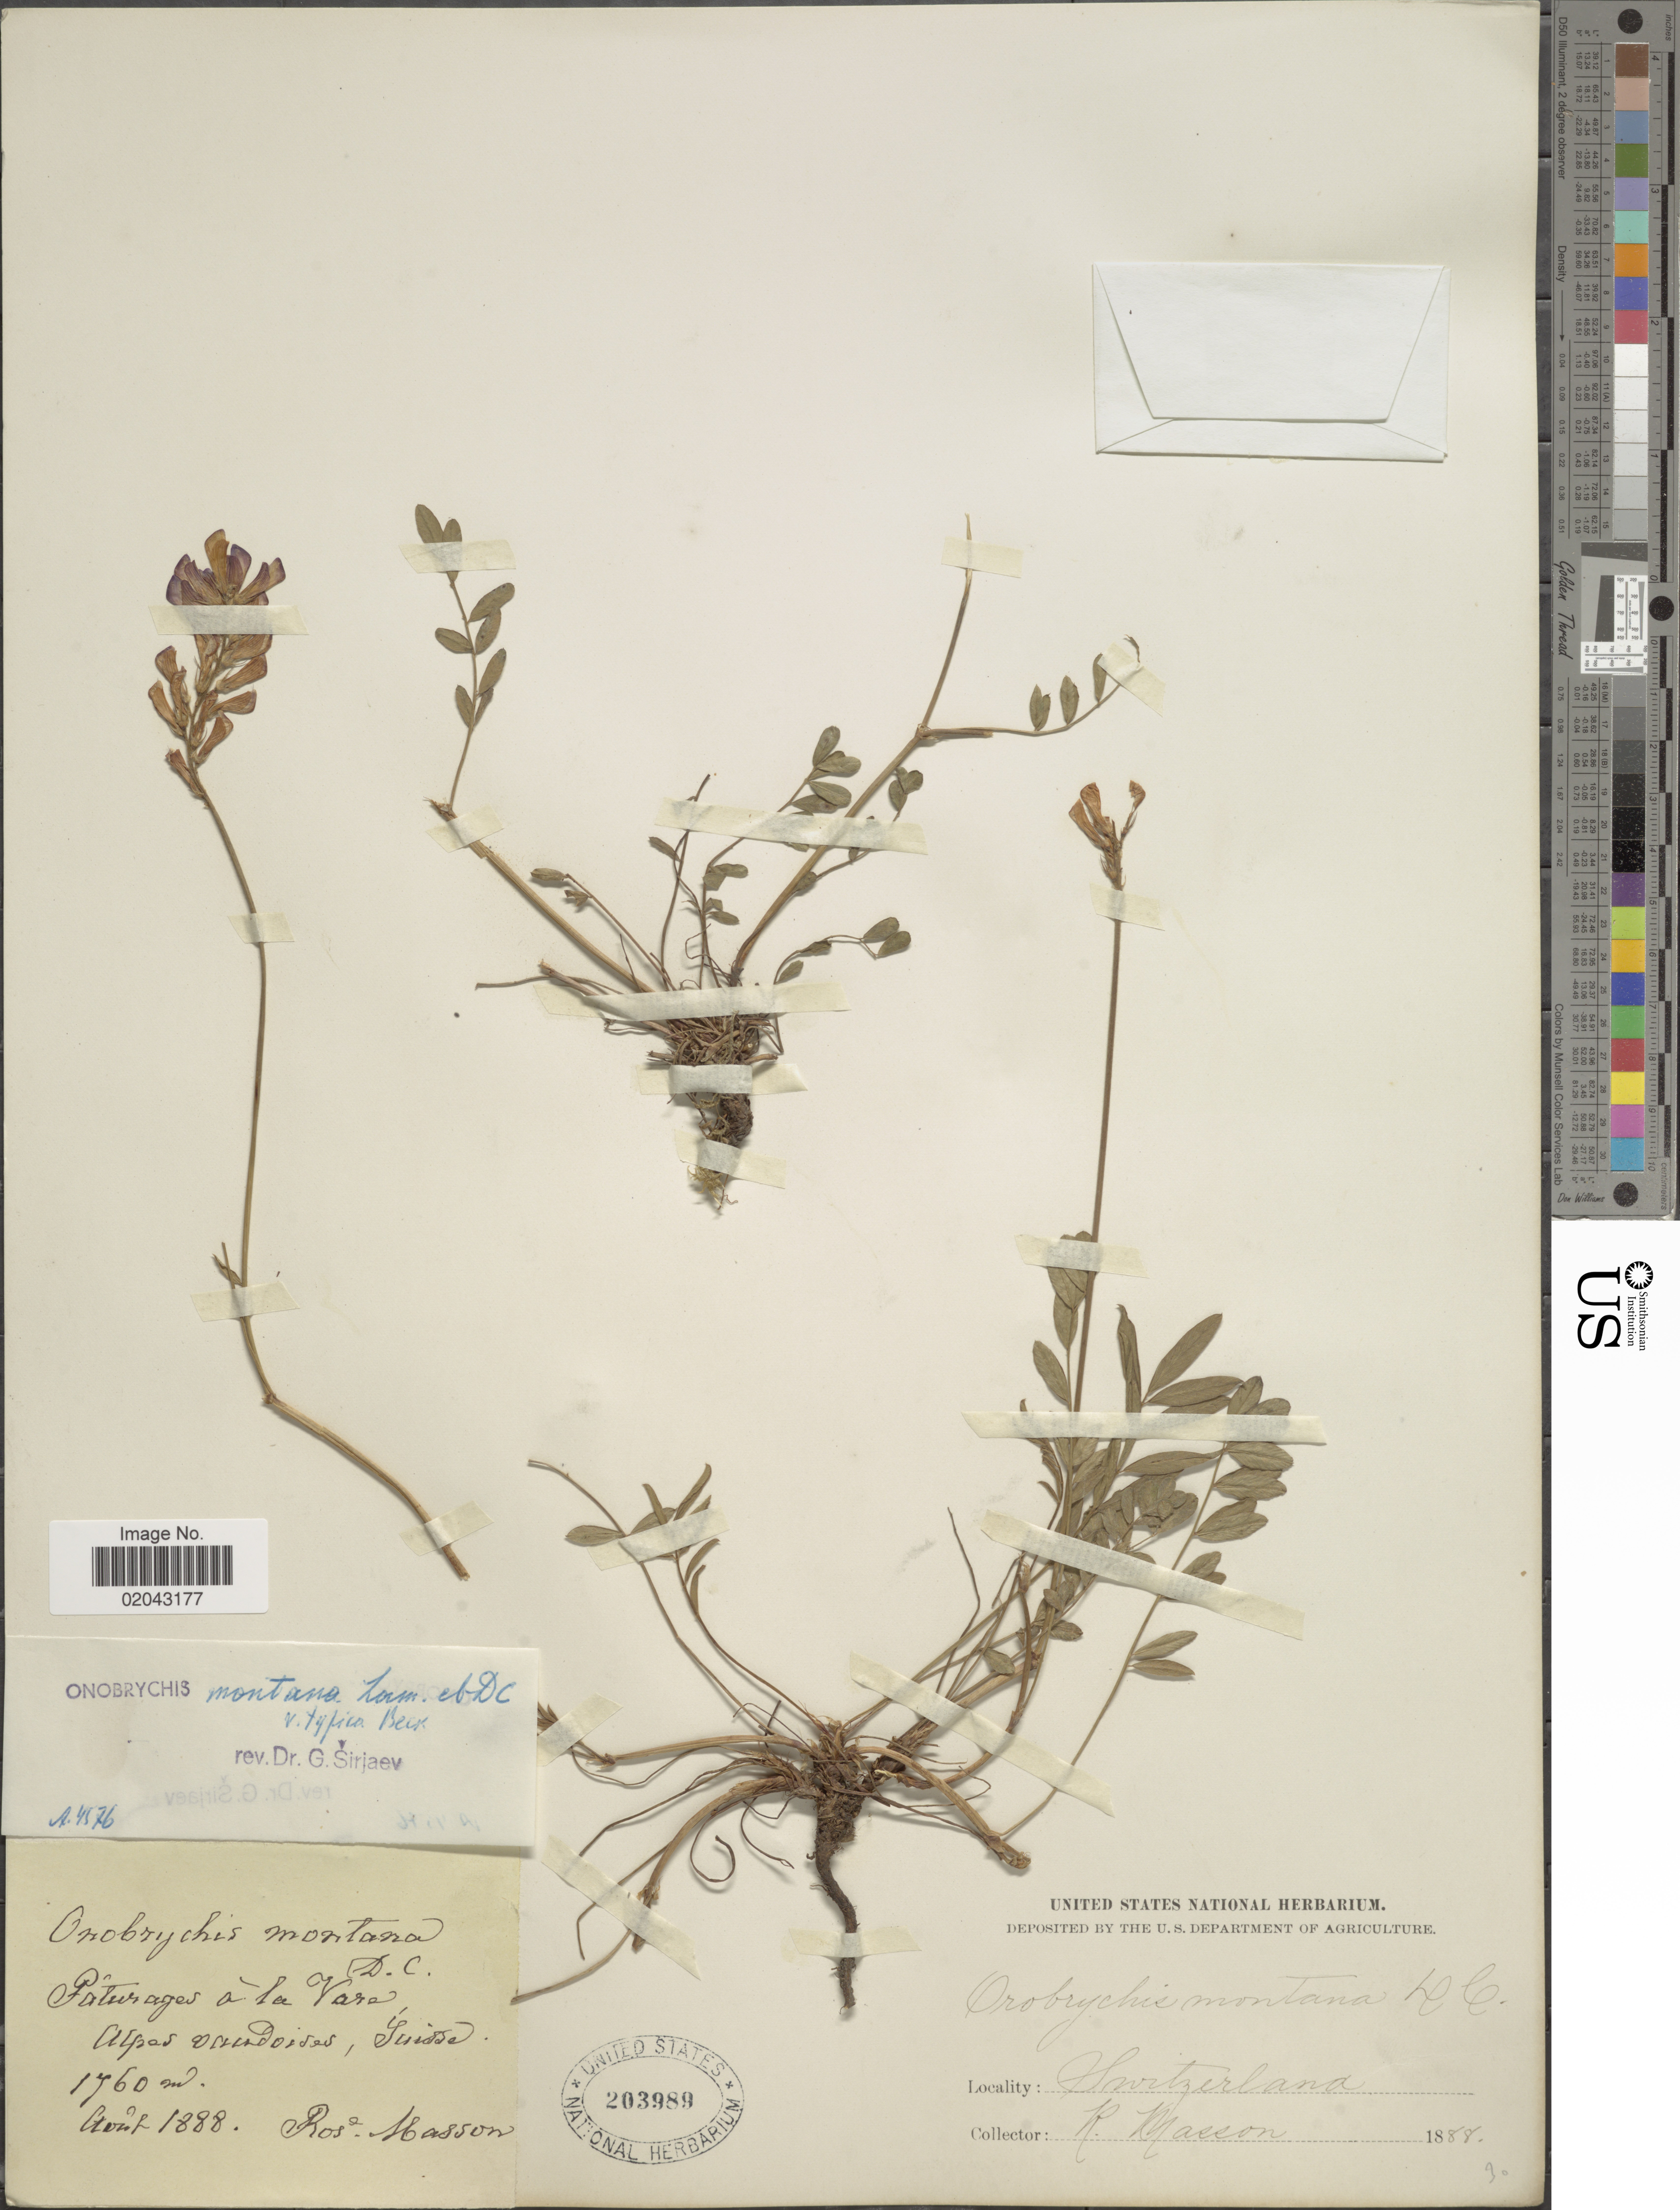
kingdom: Plantae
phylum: Tracheophyta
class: Magnoliopsida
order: Fabales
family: Fabaceae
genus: Onobrychis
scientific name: Onobrychis montana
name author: DC.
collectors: R. Masson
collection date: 1888-08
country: Switzerland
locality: Paturges a la Vare, Alpes vaudoises, Suisse.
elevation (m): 1760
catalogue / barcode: US 203989